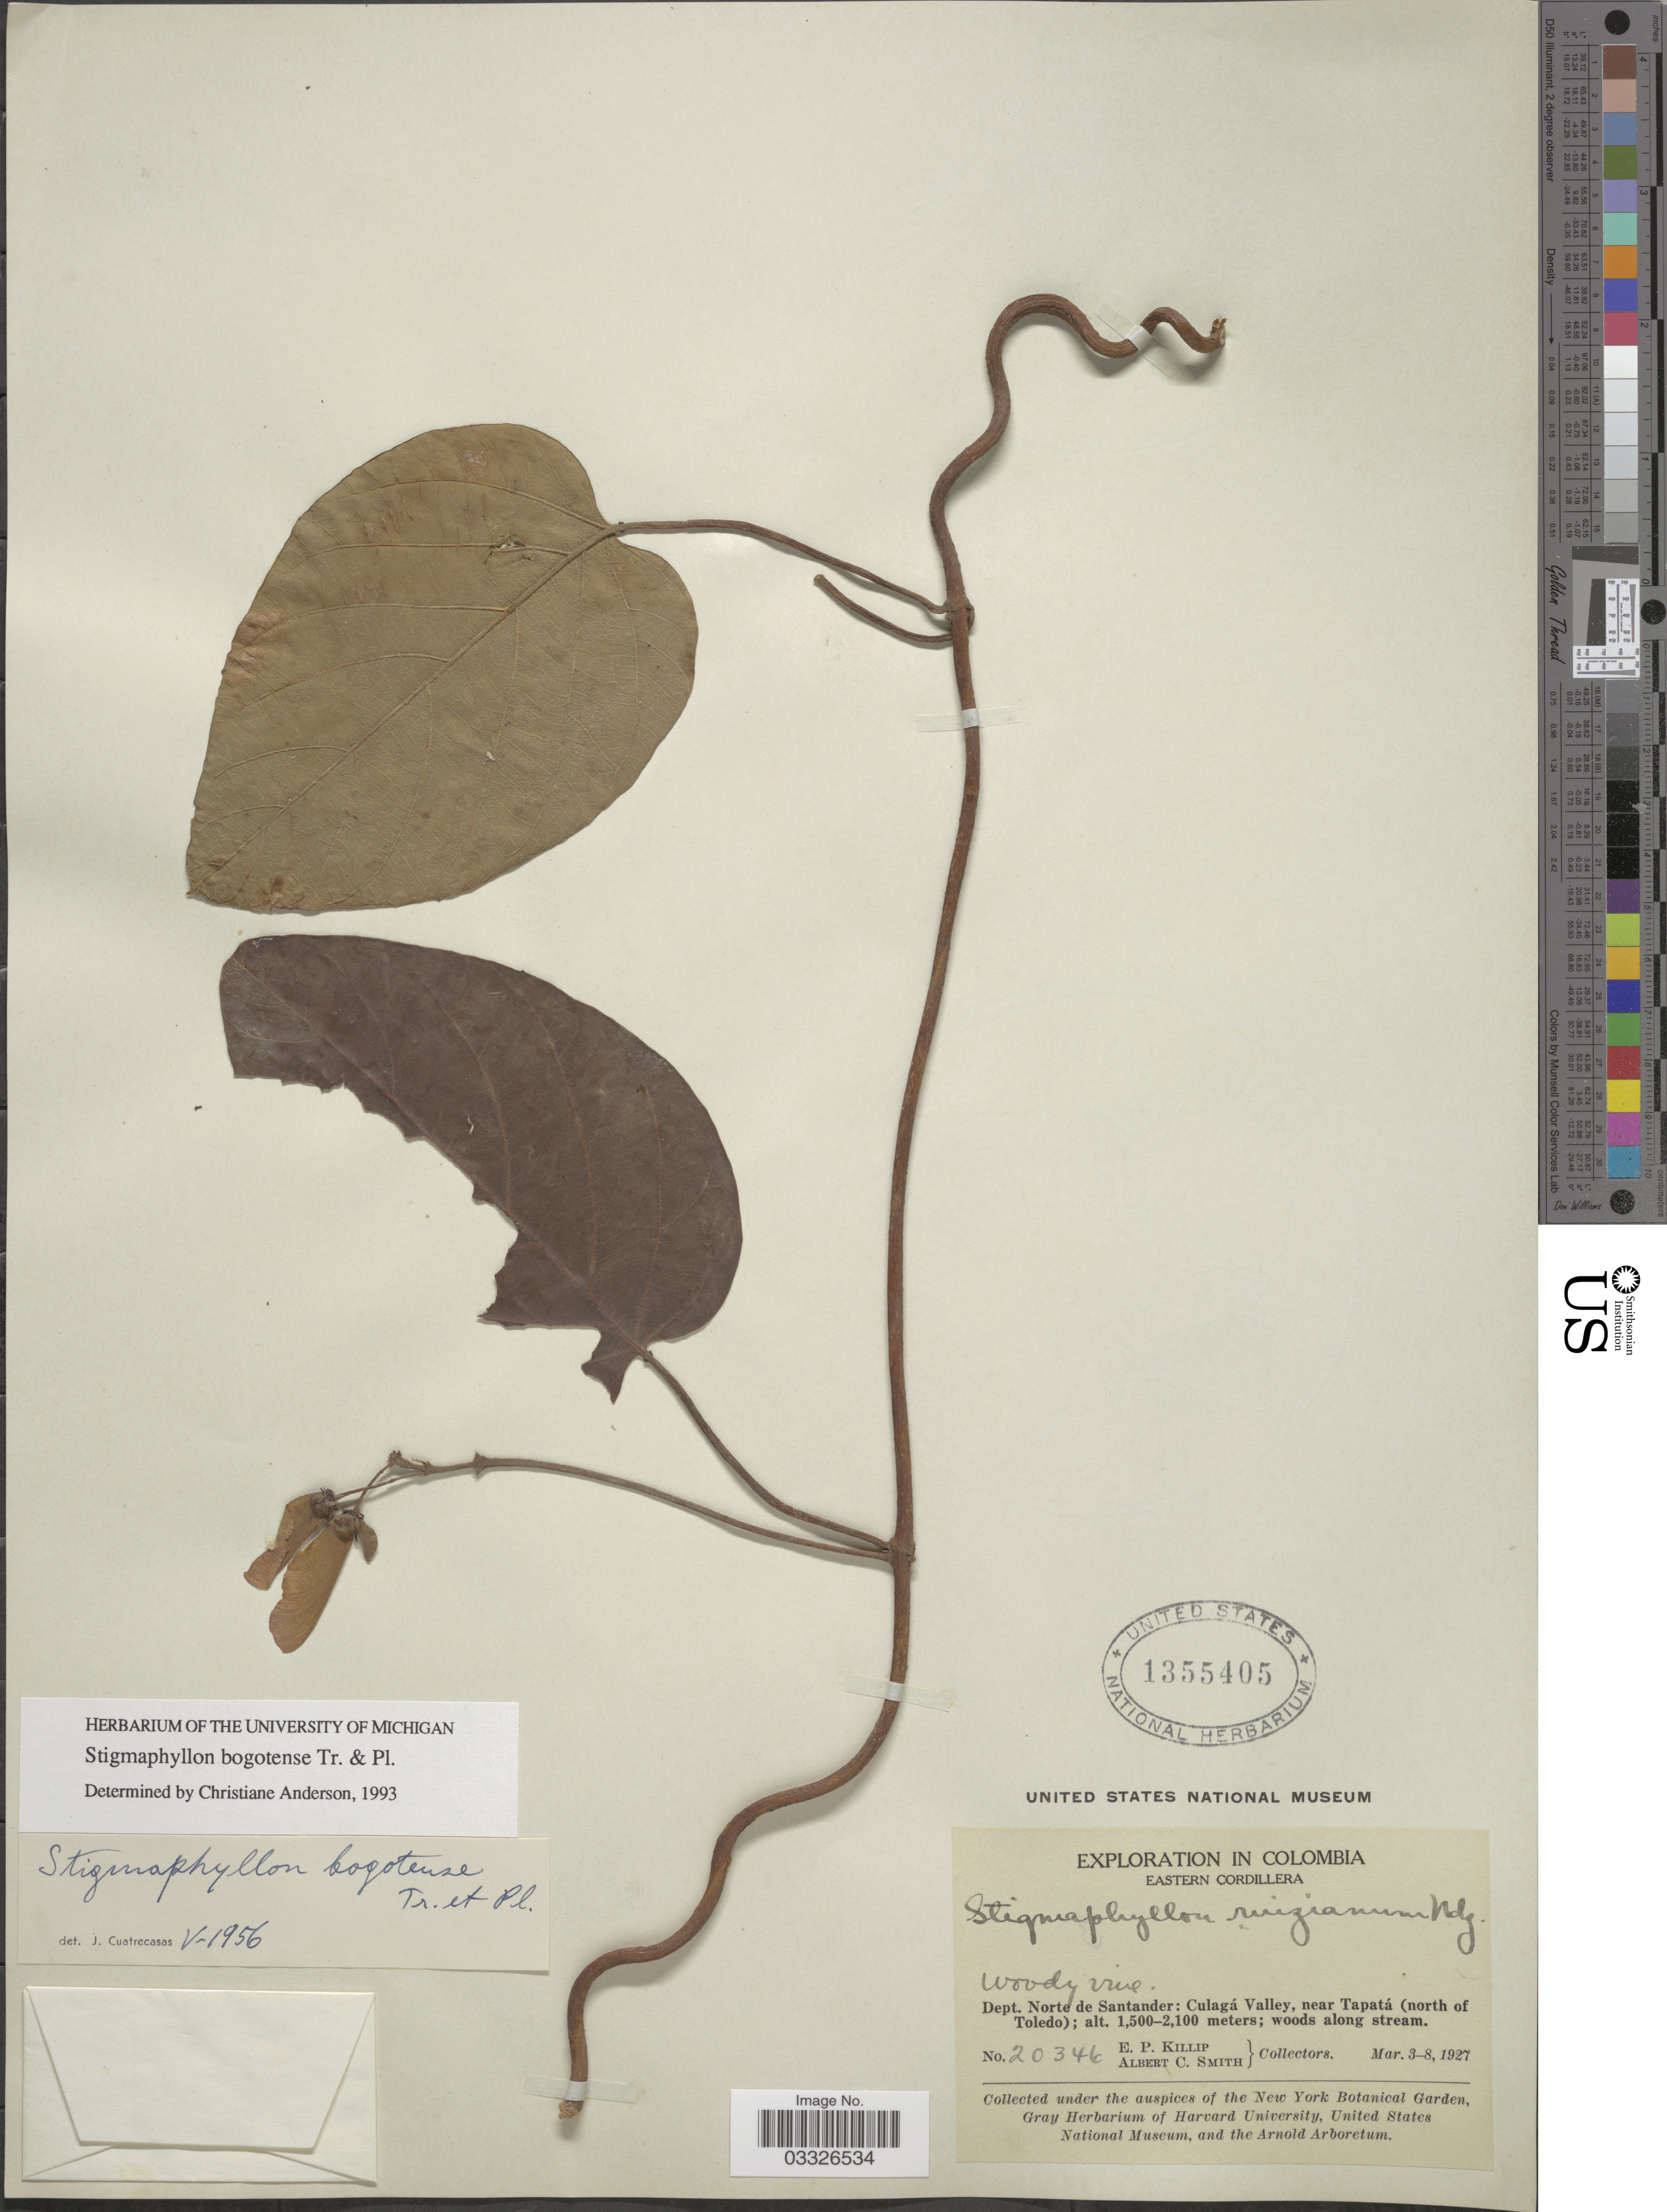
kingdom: Plantae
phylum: Tracheophyta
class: Magnoliopsida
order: Malpighiales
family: Malpighiaceae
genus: Stigmaphyllon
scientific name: Stigmaphyllon bogotense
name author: Triana & Planch.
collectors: E. P. Killip & A. C. Smith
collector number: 20346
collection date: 1927-03-03/1927-03-08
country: Colombia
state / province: Norte de Santander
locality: Eastern Cordillera. Dept. Norte de Santander: Culagí Valley, near Tapatá (north of Toledo).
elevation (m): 1500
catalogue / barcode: US 1355405